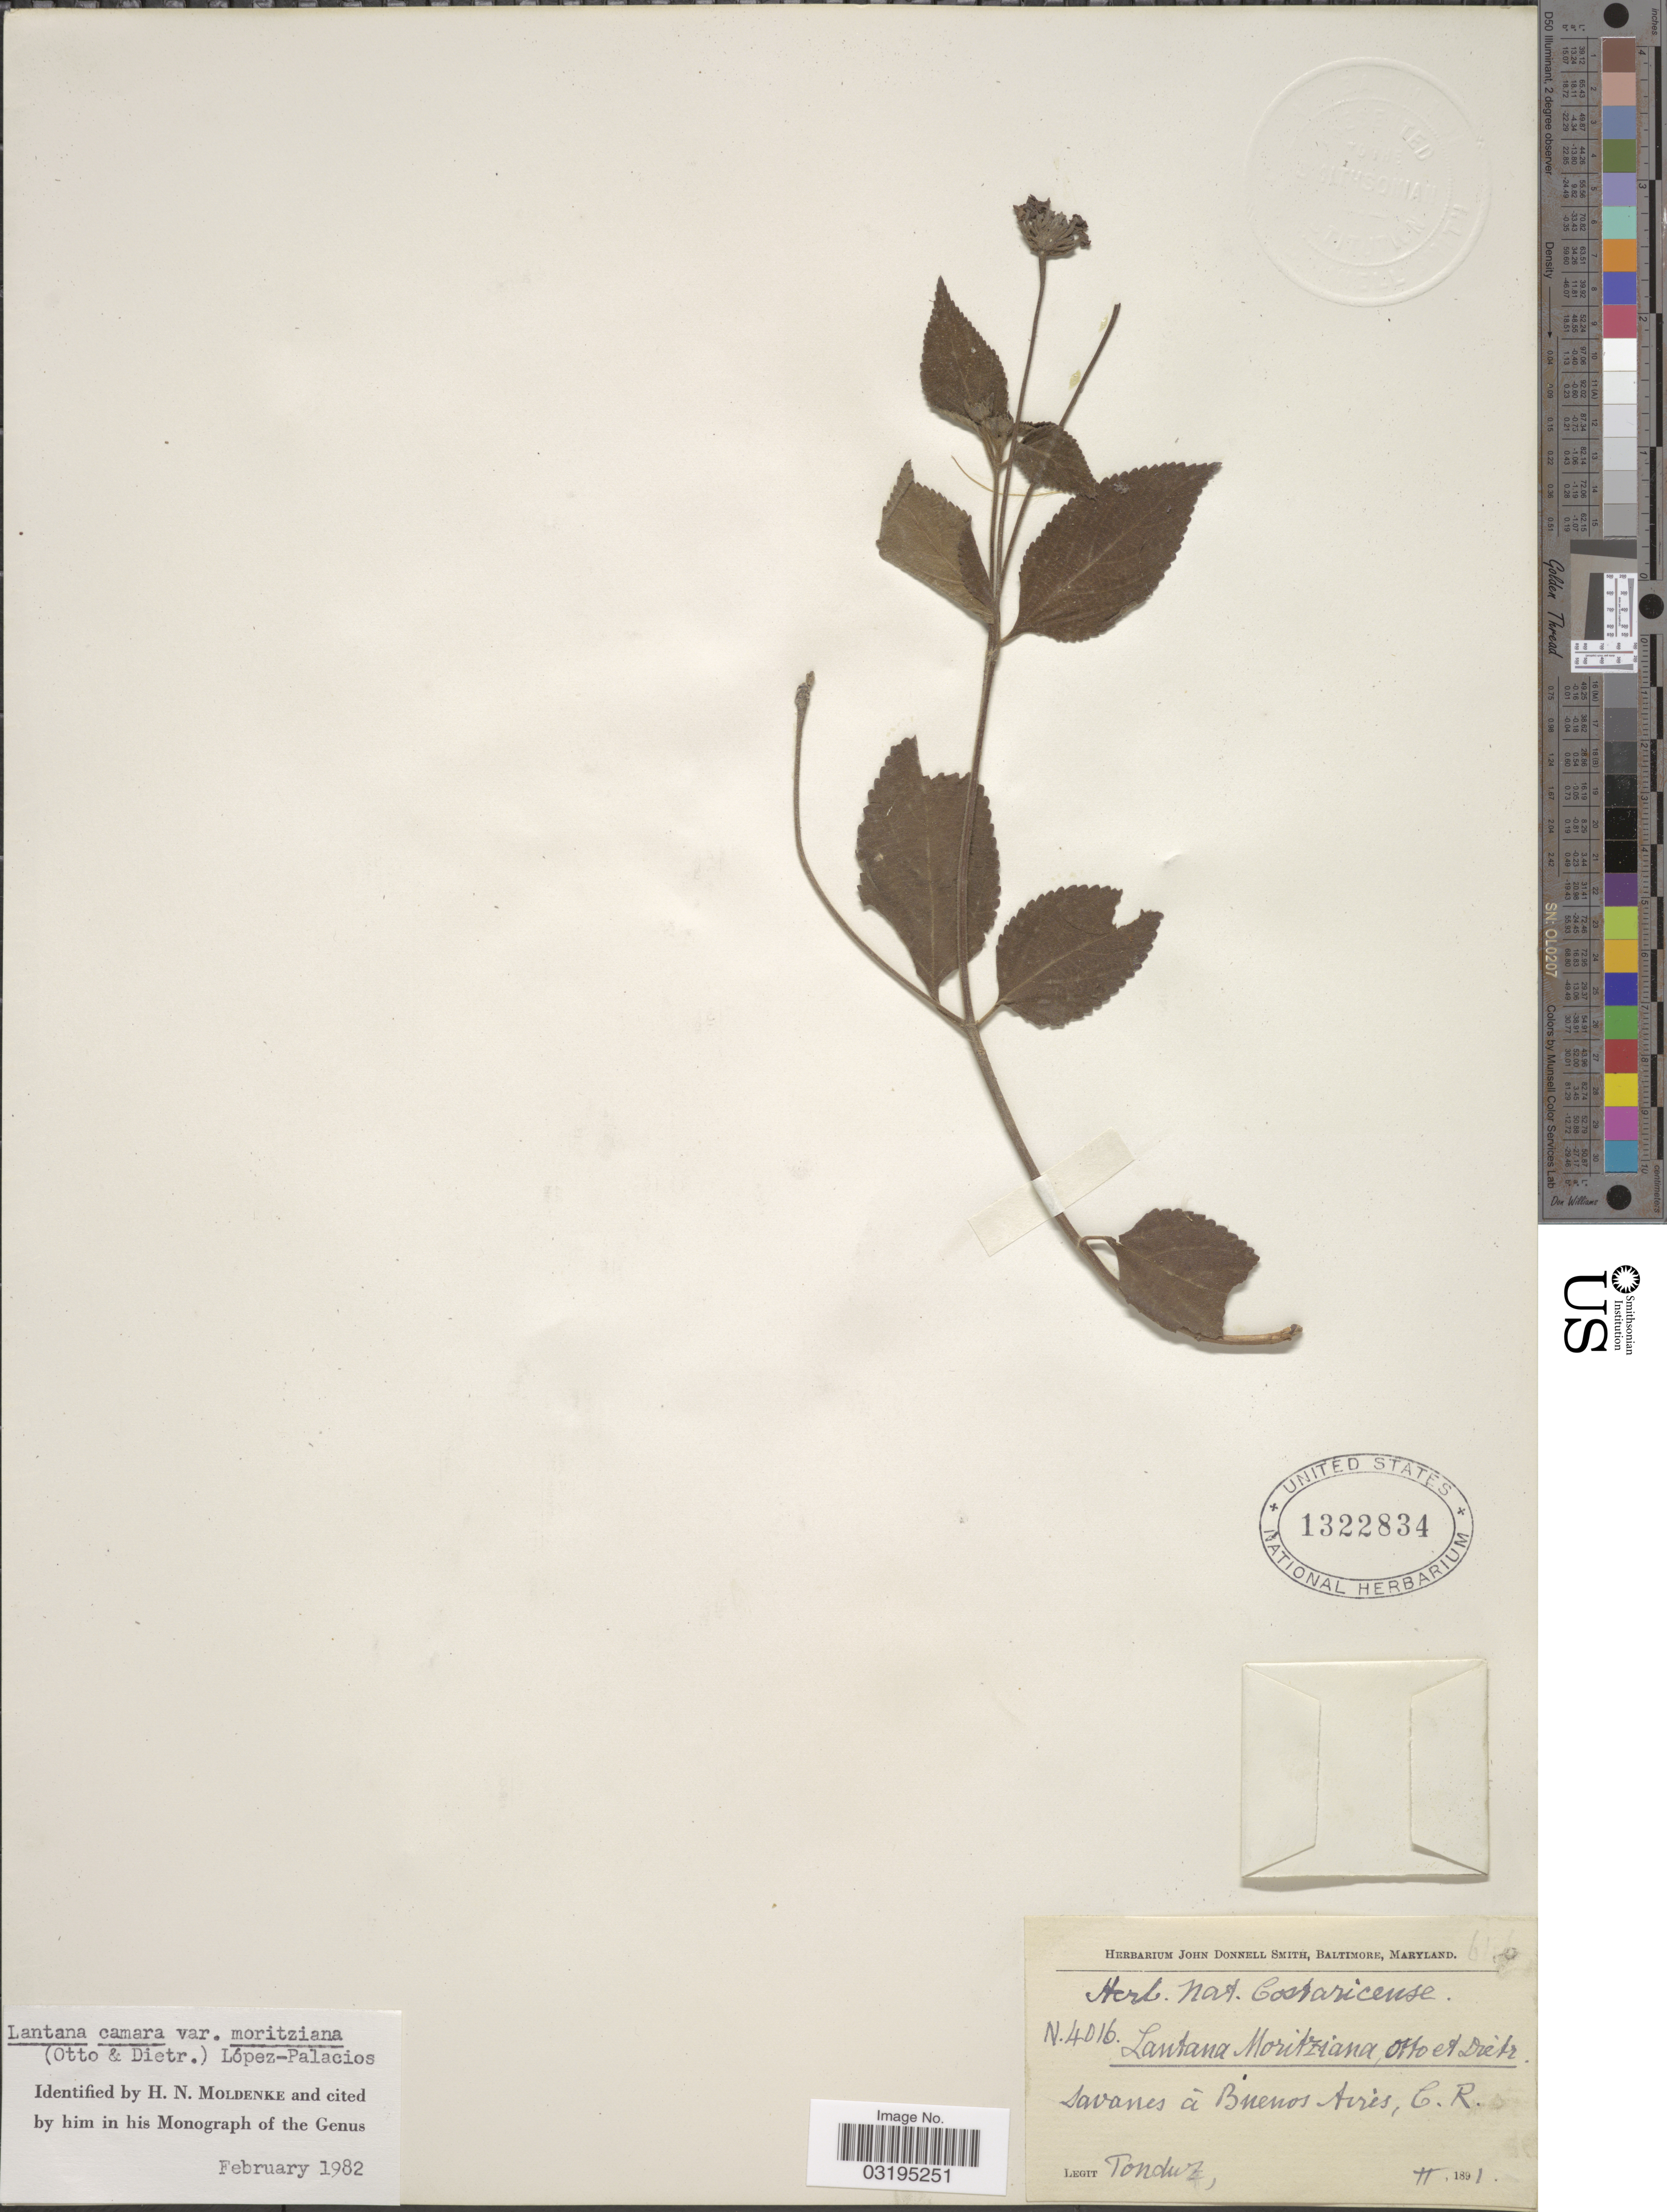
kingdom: Plantae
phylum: Tracheophyta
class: Magnoliopsida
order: Lamiales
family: Verbenaceae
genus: Lantana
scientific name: Lantana camara var. moritziana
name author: (Otto & A. Dietr.) López-Pal.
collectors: Tonduz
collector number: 4016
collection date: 1891-02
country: Costa Rica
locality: Savanas á Buenos Aires.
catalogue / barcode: US 1322834